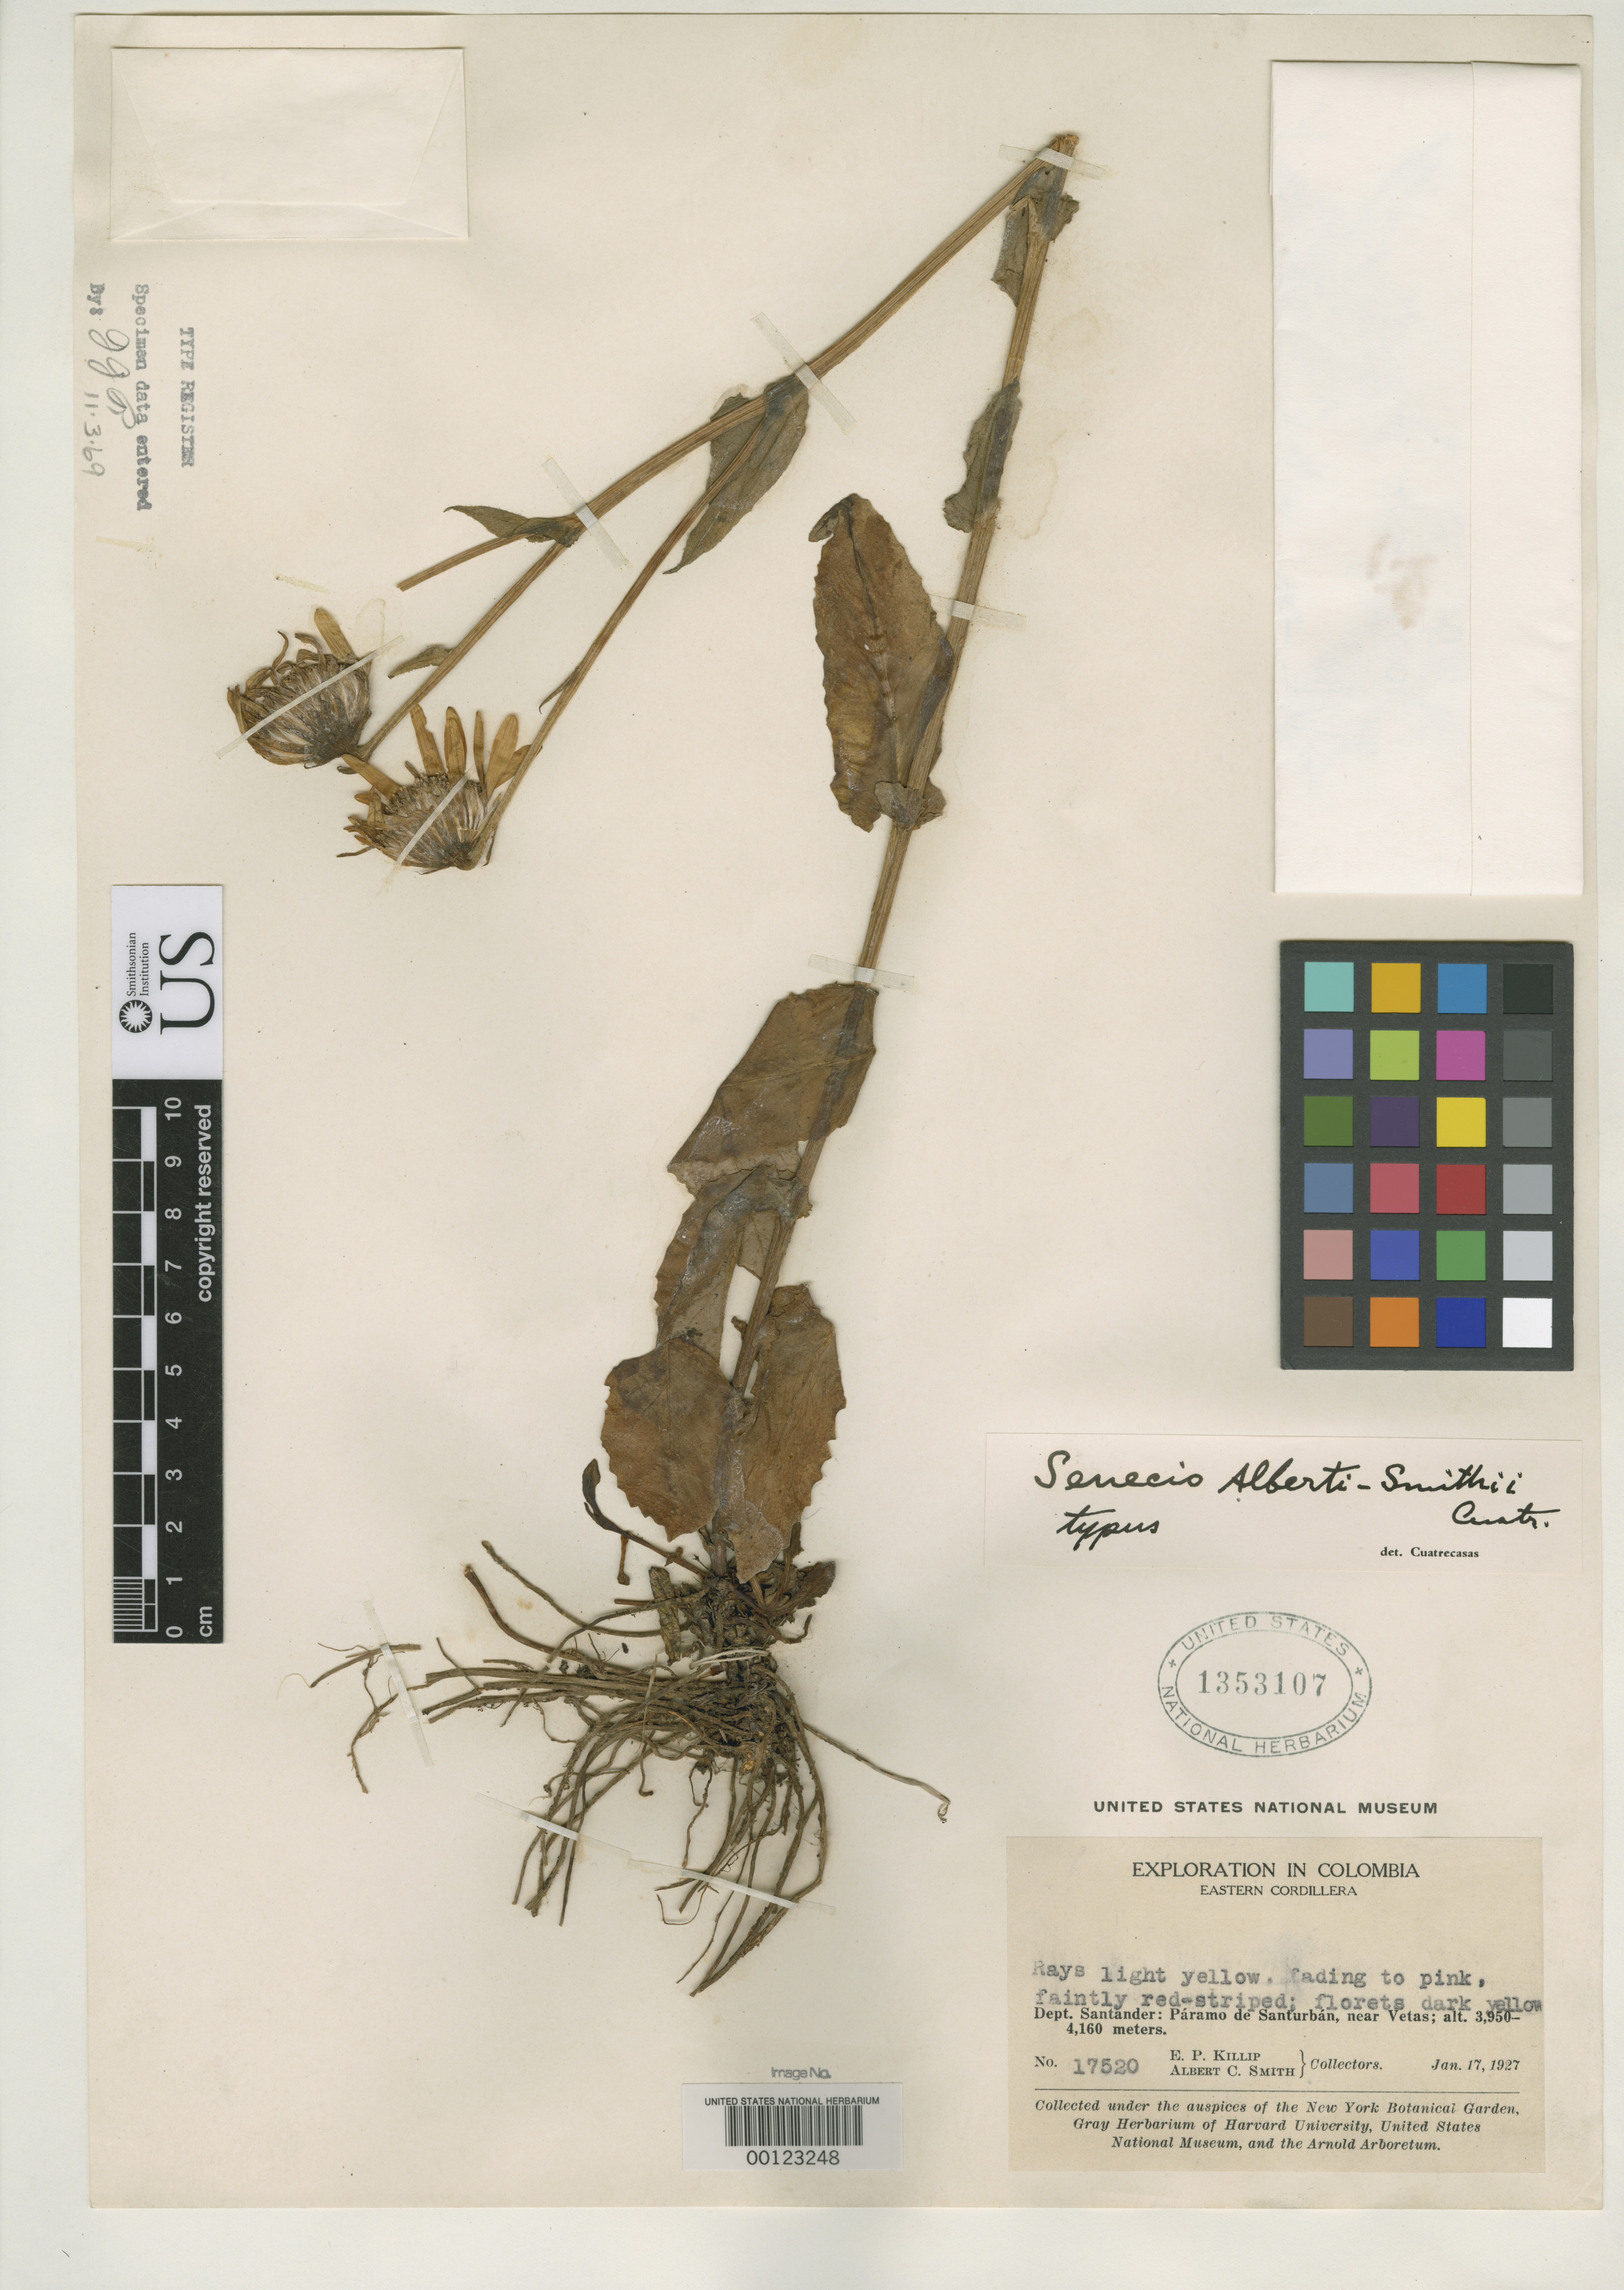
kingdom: Plantae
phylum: Tracheophyta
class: Magnoliopsida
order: Asterales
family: Asteraceae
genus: Senecio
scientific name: Senecio alberti-smithii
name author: Cuatrec.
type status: Holotype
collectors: E. P. Killip & A. C. Smith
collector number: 17520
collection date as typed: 17 Jan 1927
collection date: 1927-01-17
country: Colombia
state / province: Santander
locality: Páramo de San Turban near Dvetas.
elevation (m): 3950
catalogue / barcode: US 1353107